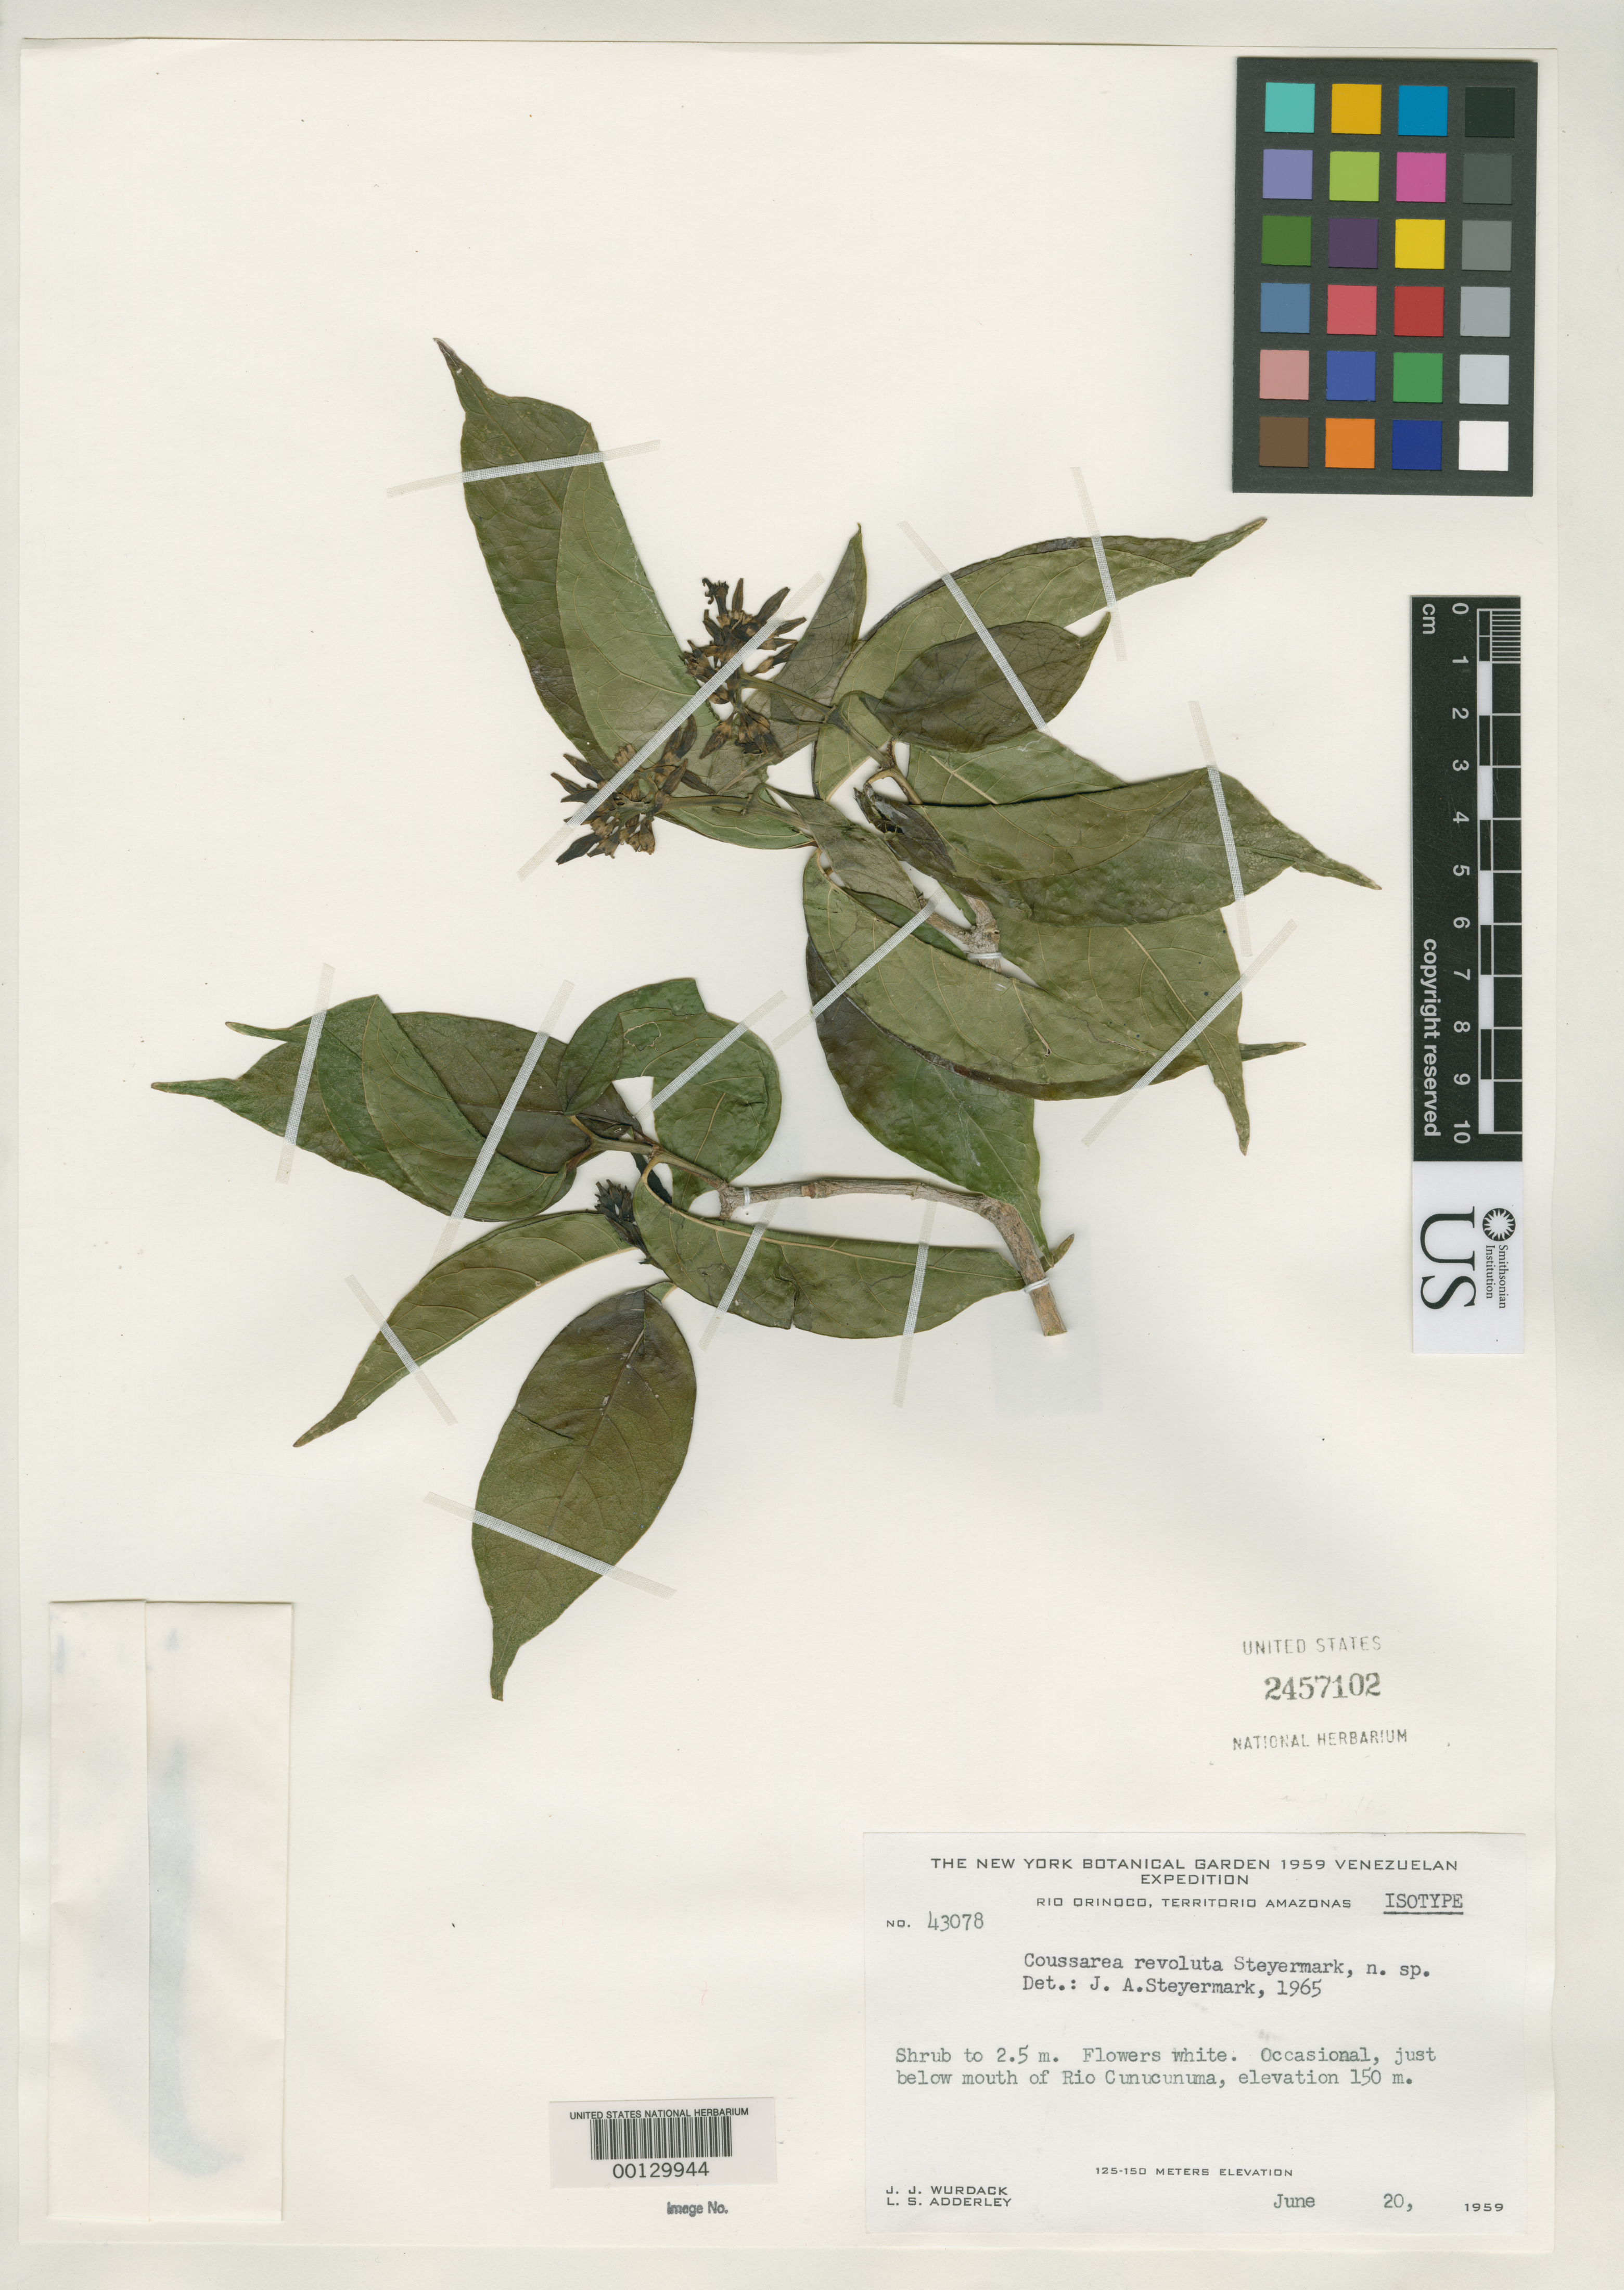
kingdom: Plantae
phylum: Tracheophyta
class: Magnoliopsida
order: Gentianales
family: Rubiaceae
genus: Coussarea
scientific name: Coussarea revoluta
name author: Steyerm.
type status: Isotype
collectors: J. J. Wurdack & L. S. Adderley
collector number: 43078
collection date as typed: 20 Jun 1959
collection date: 1959-06-20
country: Venezuela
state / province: Amazonas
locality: Rio Orinoco near mouth of Rio Cunucunuma.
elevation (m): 150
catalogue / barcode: US 2457102